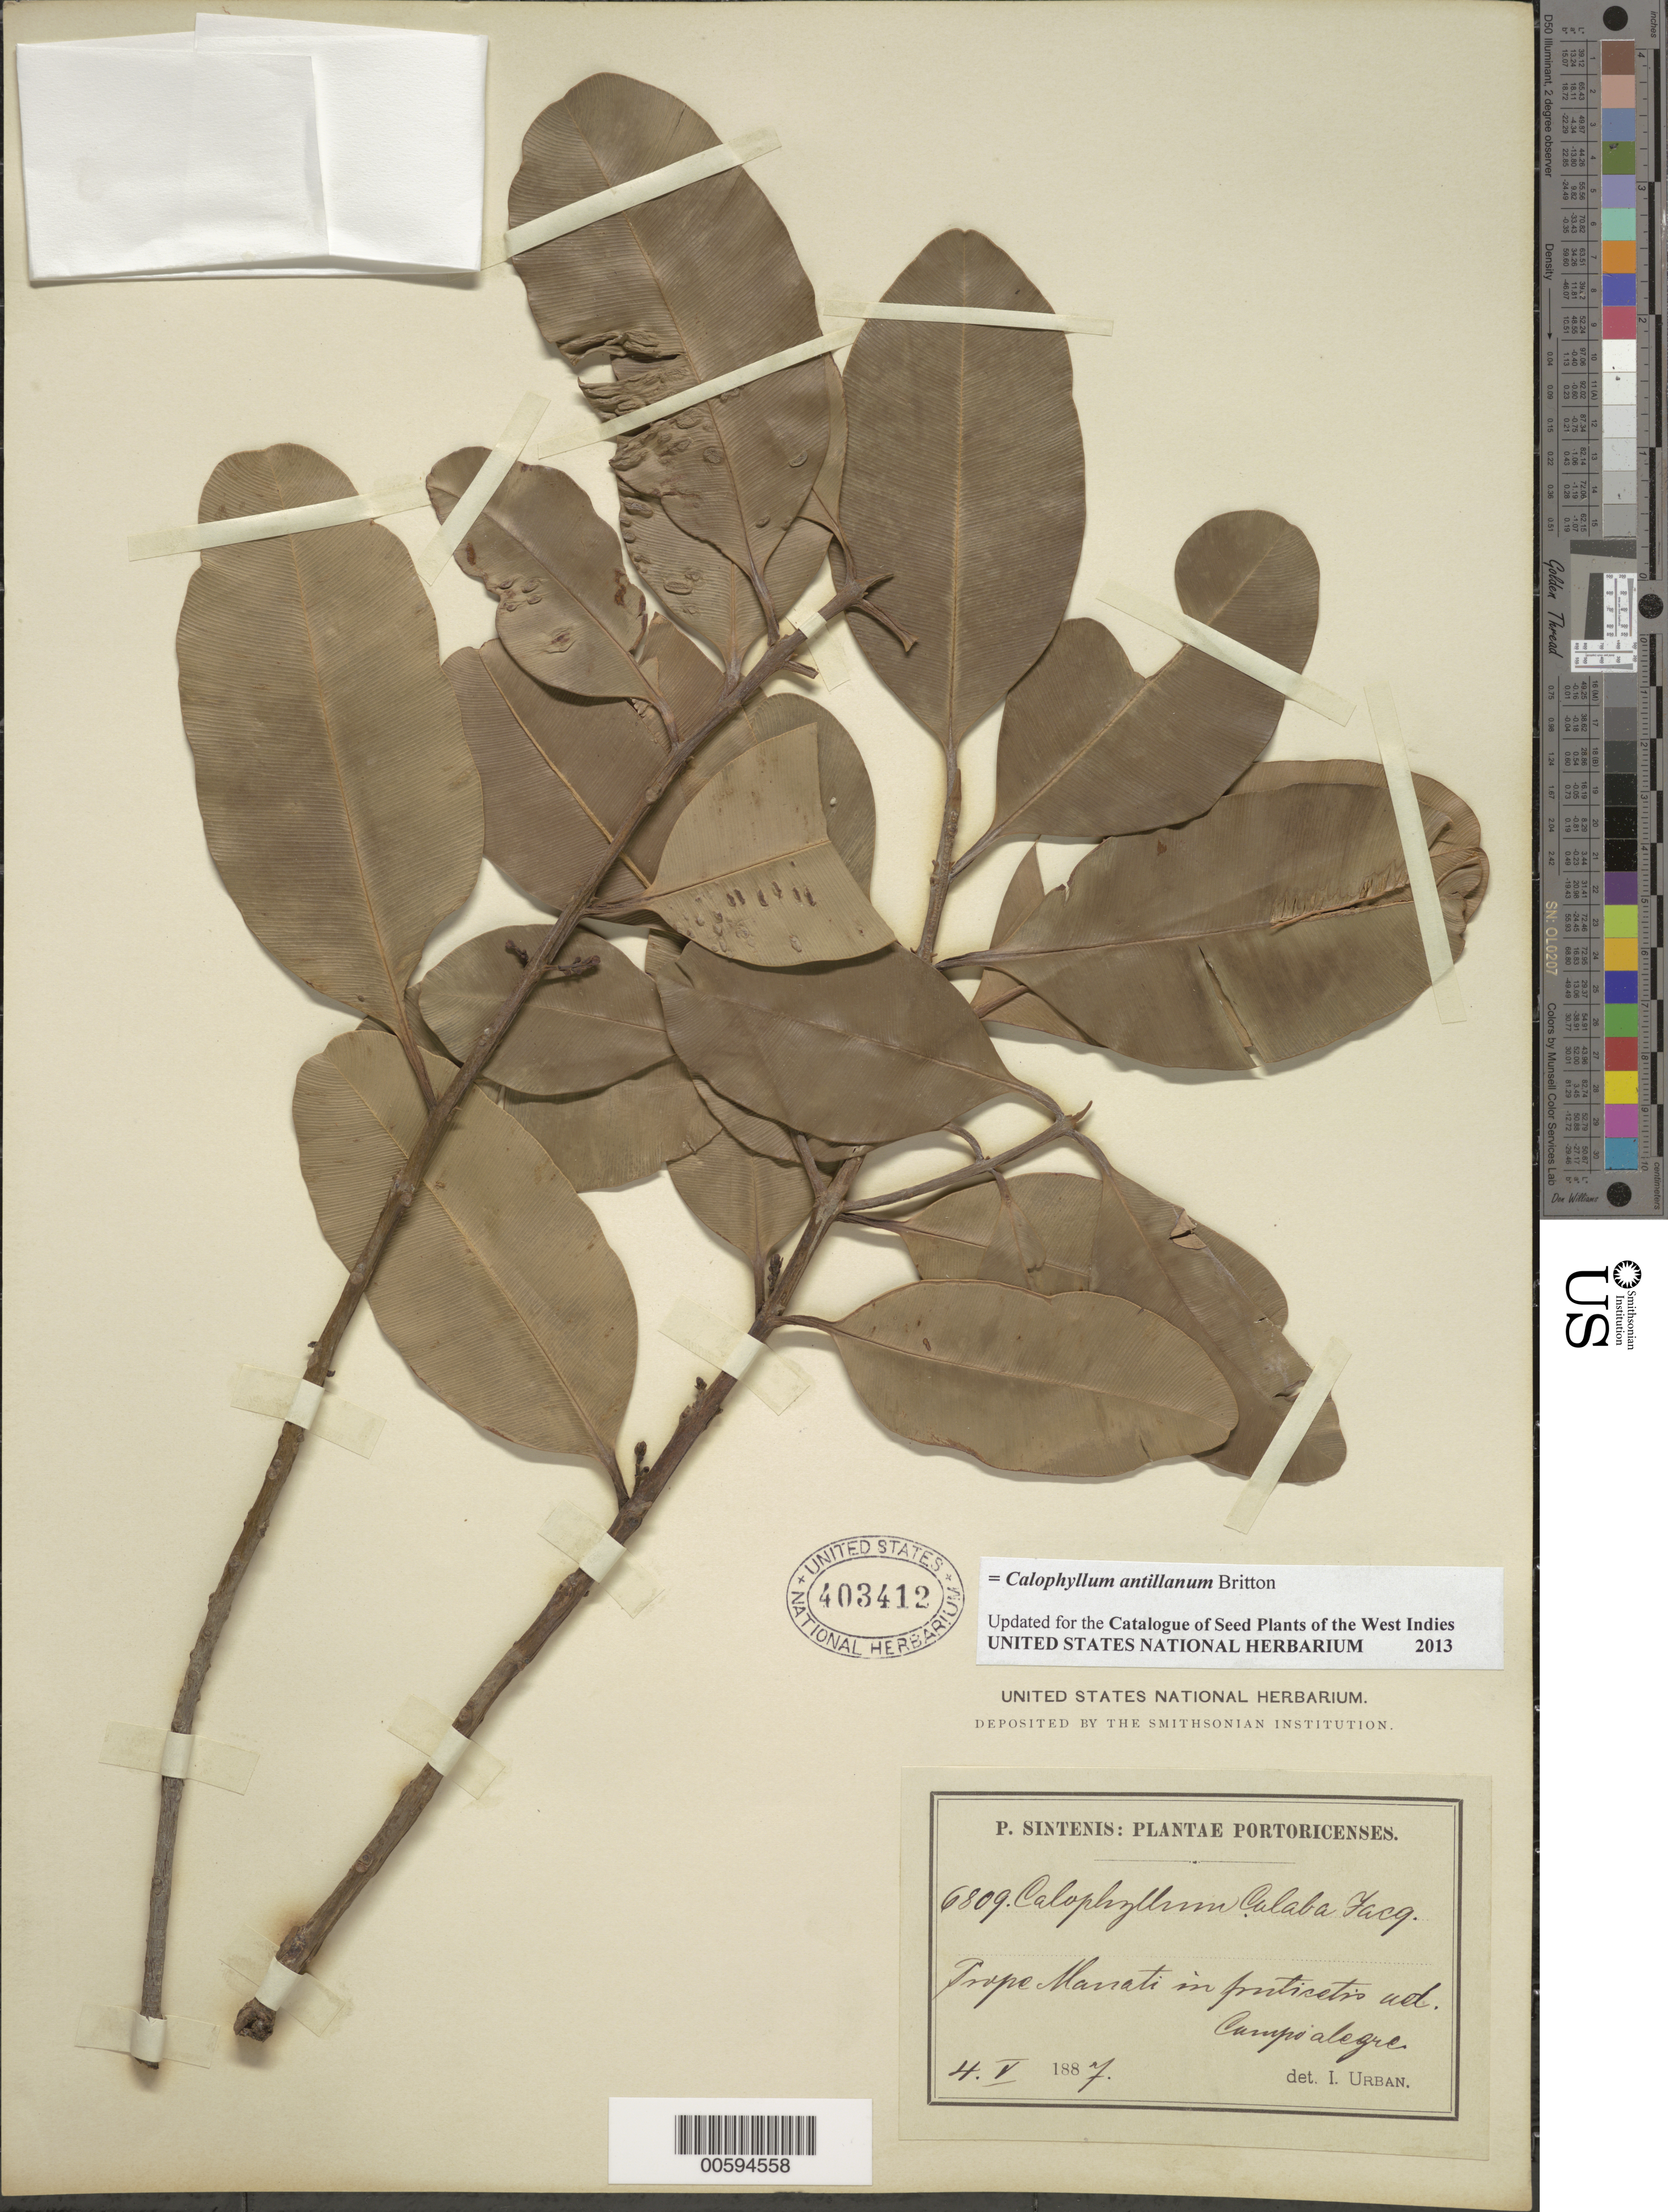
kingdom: Plantae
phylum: Tracheophyta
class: Magnoliopsida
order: Malpighiales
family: Calophyllaceae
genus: Calophyllum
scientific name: Calophyllum antillanum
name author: Britton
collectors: P. Sintenis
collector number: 6809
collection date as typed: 04 Apr 1887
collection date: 1887-04-04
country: Puerto Rico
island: Greater Antilles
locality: Prope Manati in fruticetis ad Campo alegre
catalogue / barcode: US 403412